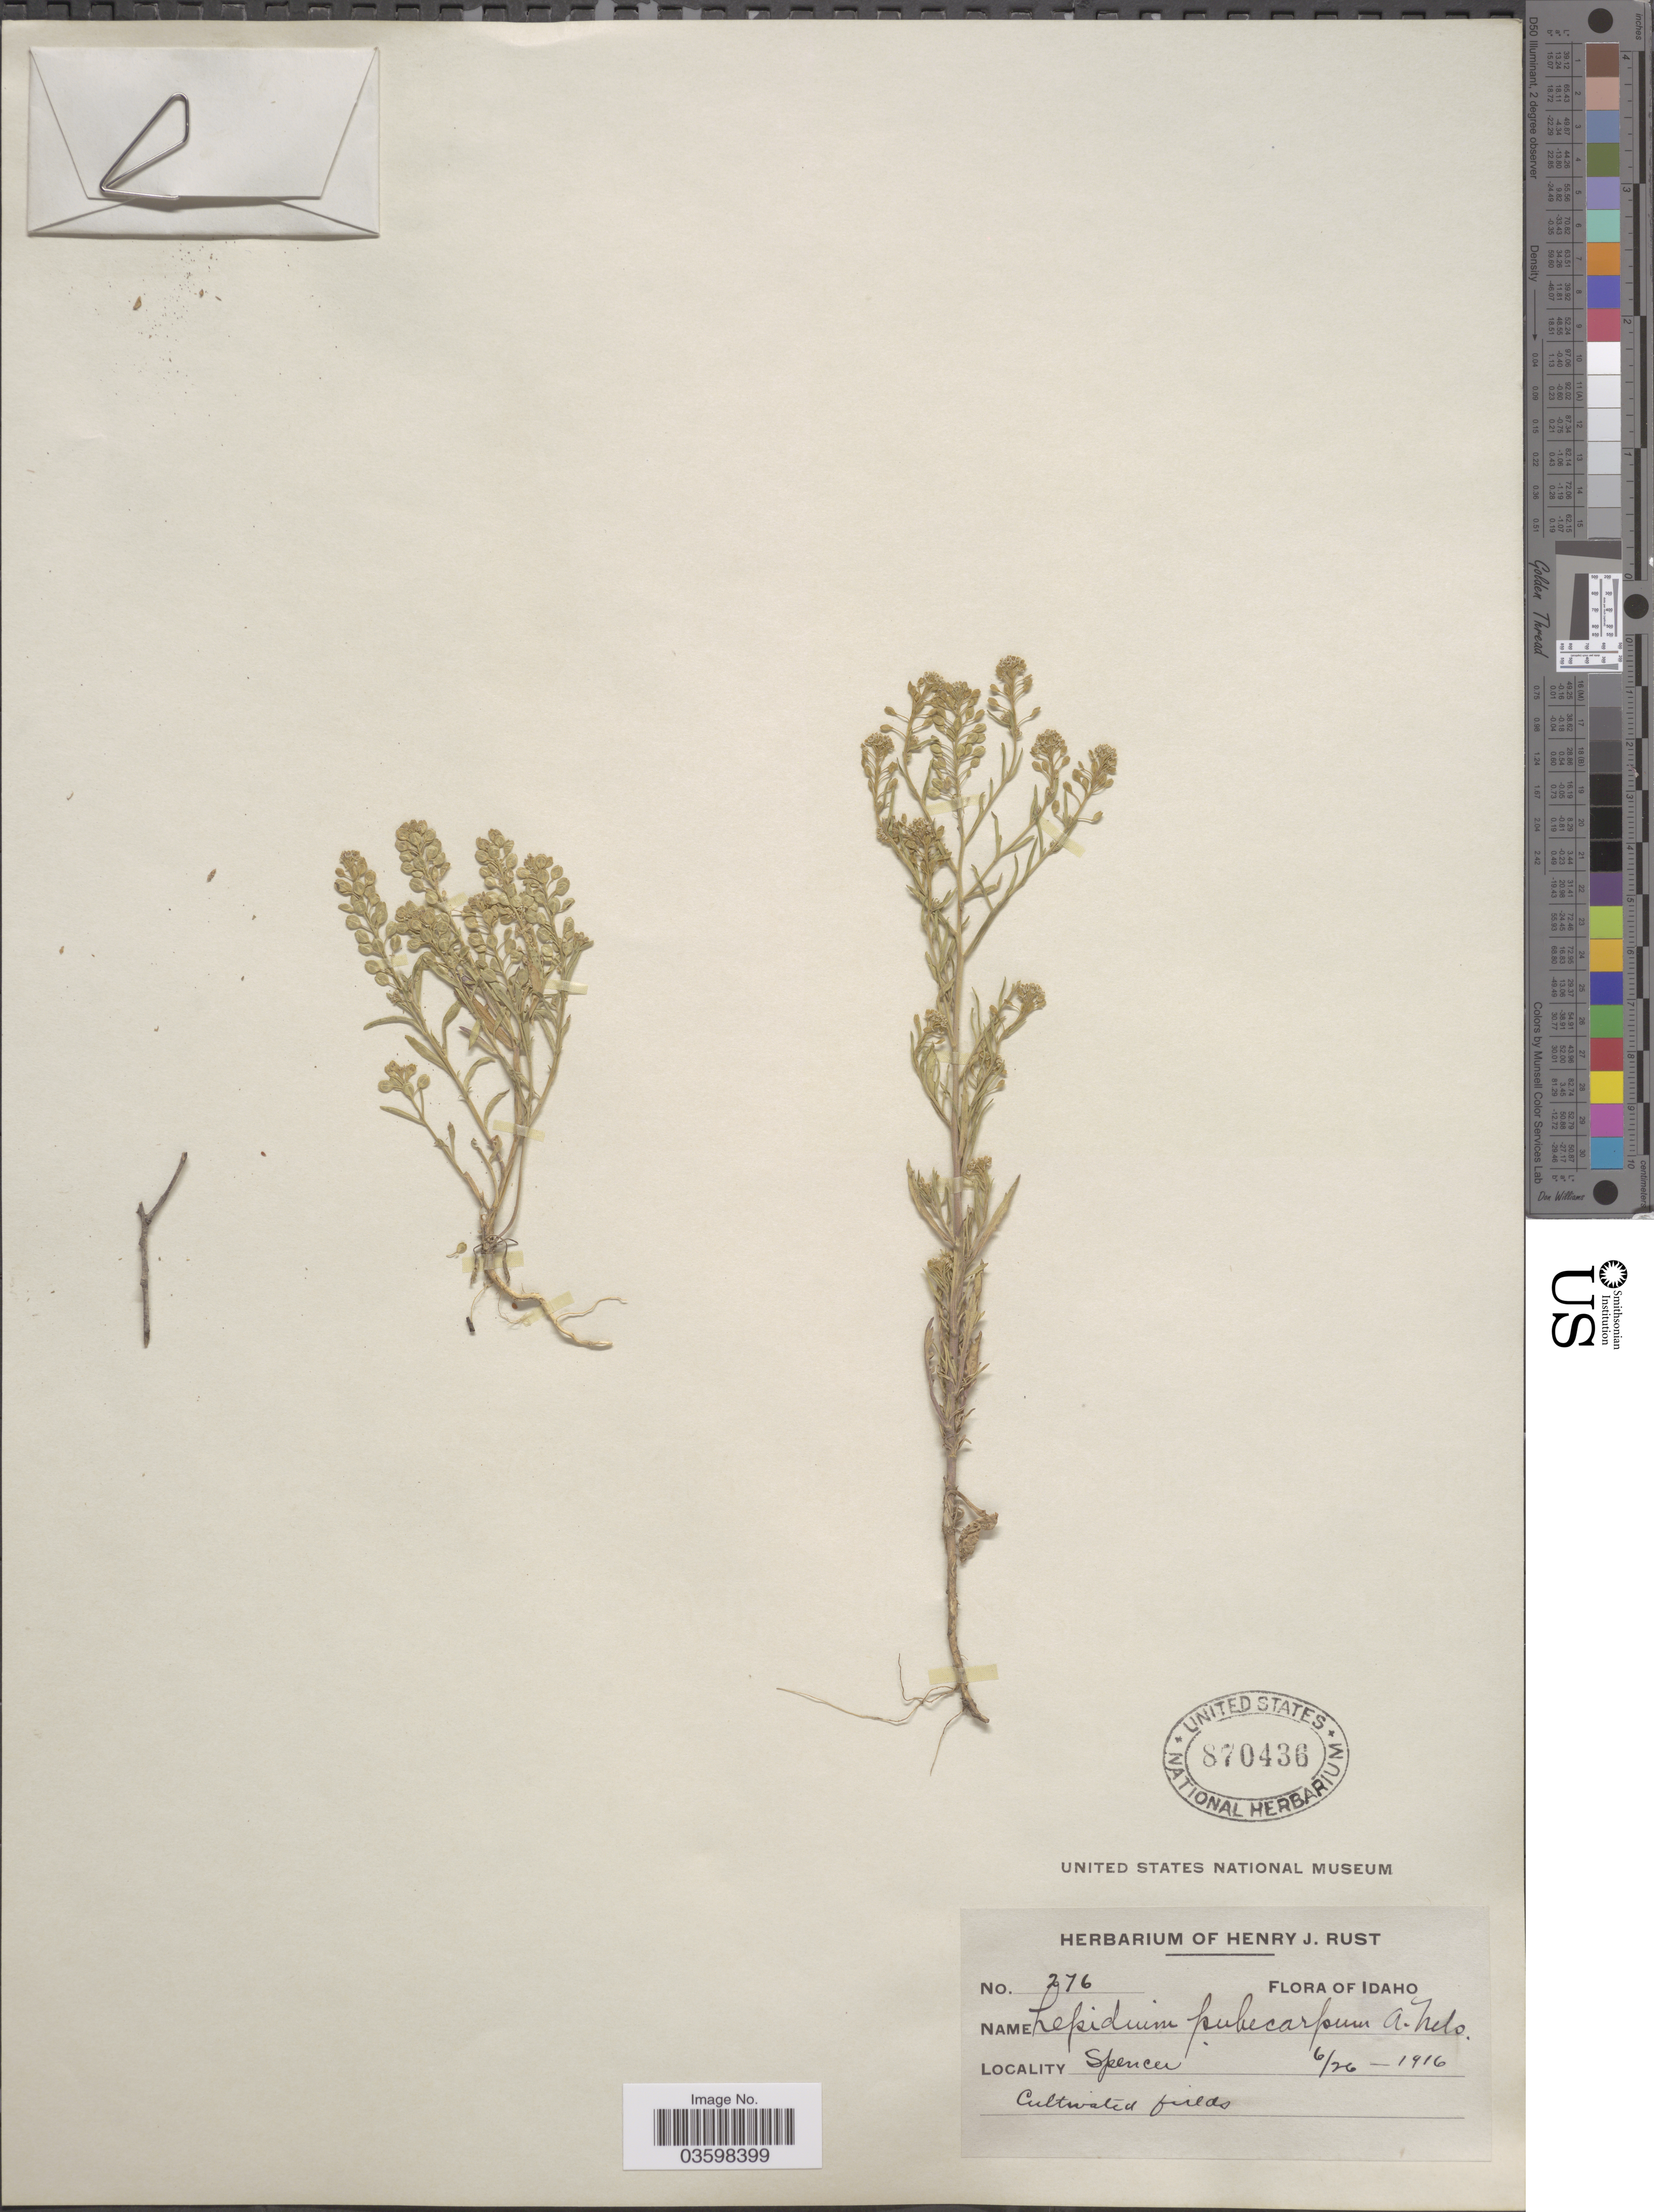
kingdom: Plantae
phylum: Tracheophyta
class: Magnoliopsida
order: Brassicales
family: Brassicaceae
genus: Lepidium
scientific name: Lepidium densiflorum var. pubecarpum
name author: (A. Nelson) Thell.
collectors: ex herb. Henry J. Rust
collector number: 276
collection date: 1916-06-26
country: United States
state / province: Idaho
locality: Spencer.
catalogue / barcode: US 870436